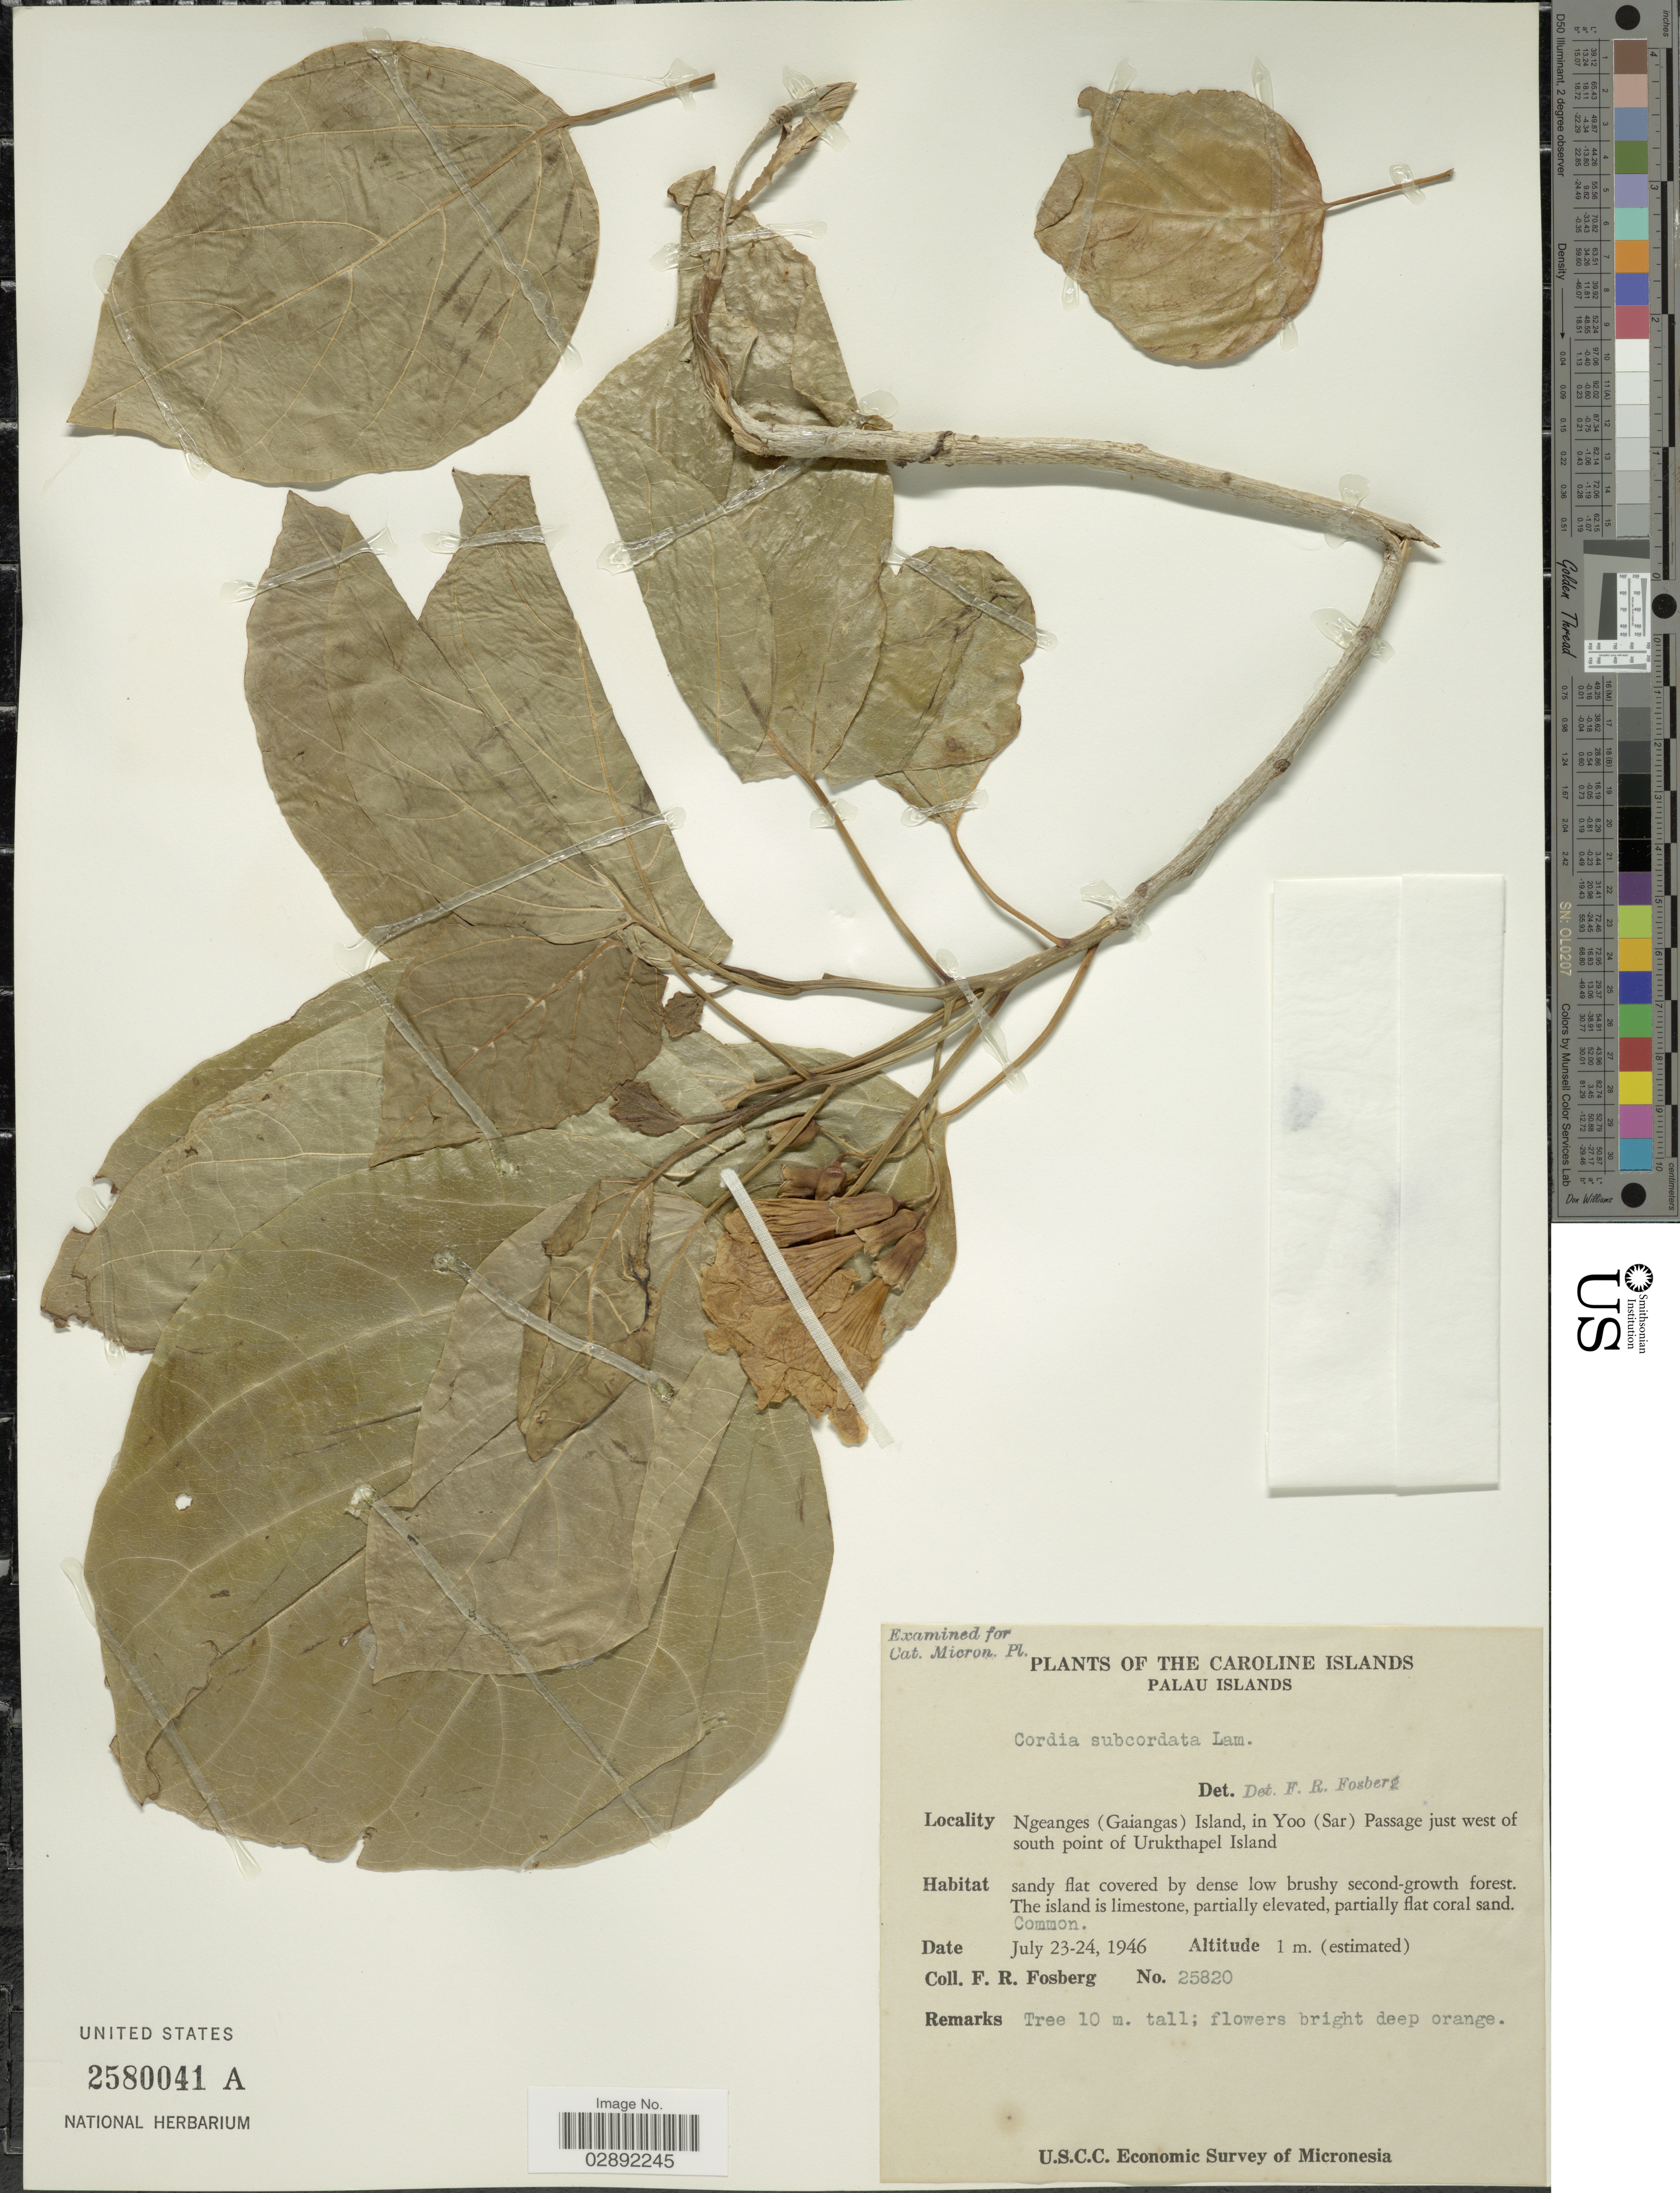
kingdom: Plantae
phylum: Tracheophyta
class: Magnoliopsida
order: Boraginales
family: Cordiaceae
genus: Cordia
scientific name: Cordia subcordata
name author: Lam.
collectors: F. R. Fosberg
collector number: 25820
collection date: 1946-07-23/1946-07-24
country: Palau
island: Ngeanges (Gaiangas)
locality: Caroline Islands. Palau Islands. Ngeanges (Gaiangas) Island, in Yoo (Sar) Passage just west of south point of Urukthapel Island.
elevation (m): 1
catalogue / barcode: US 2580041A